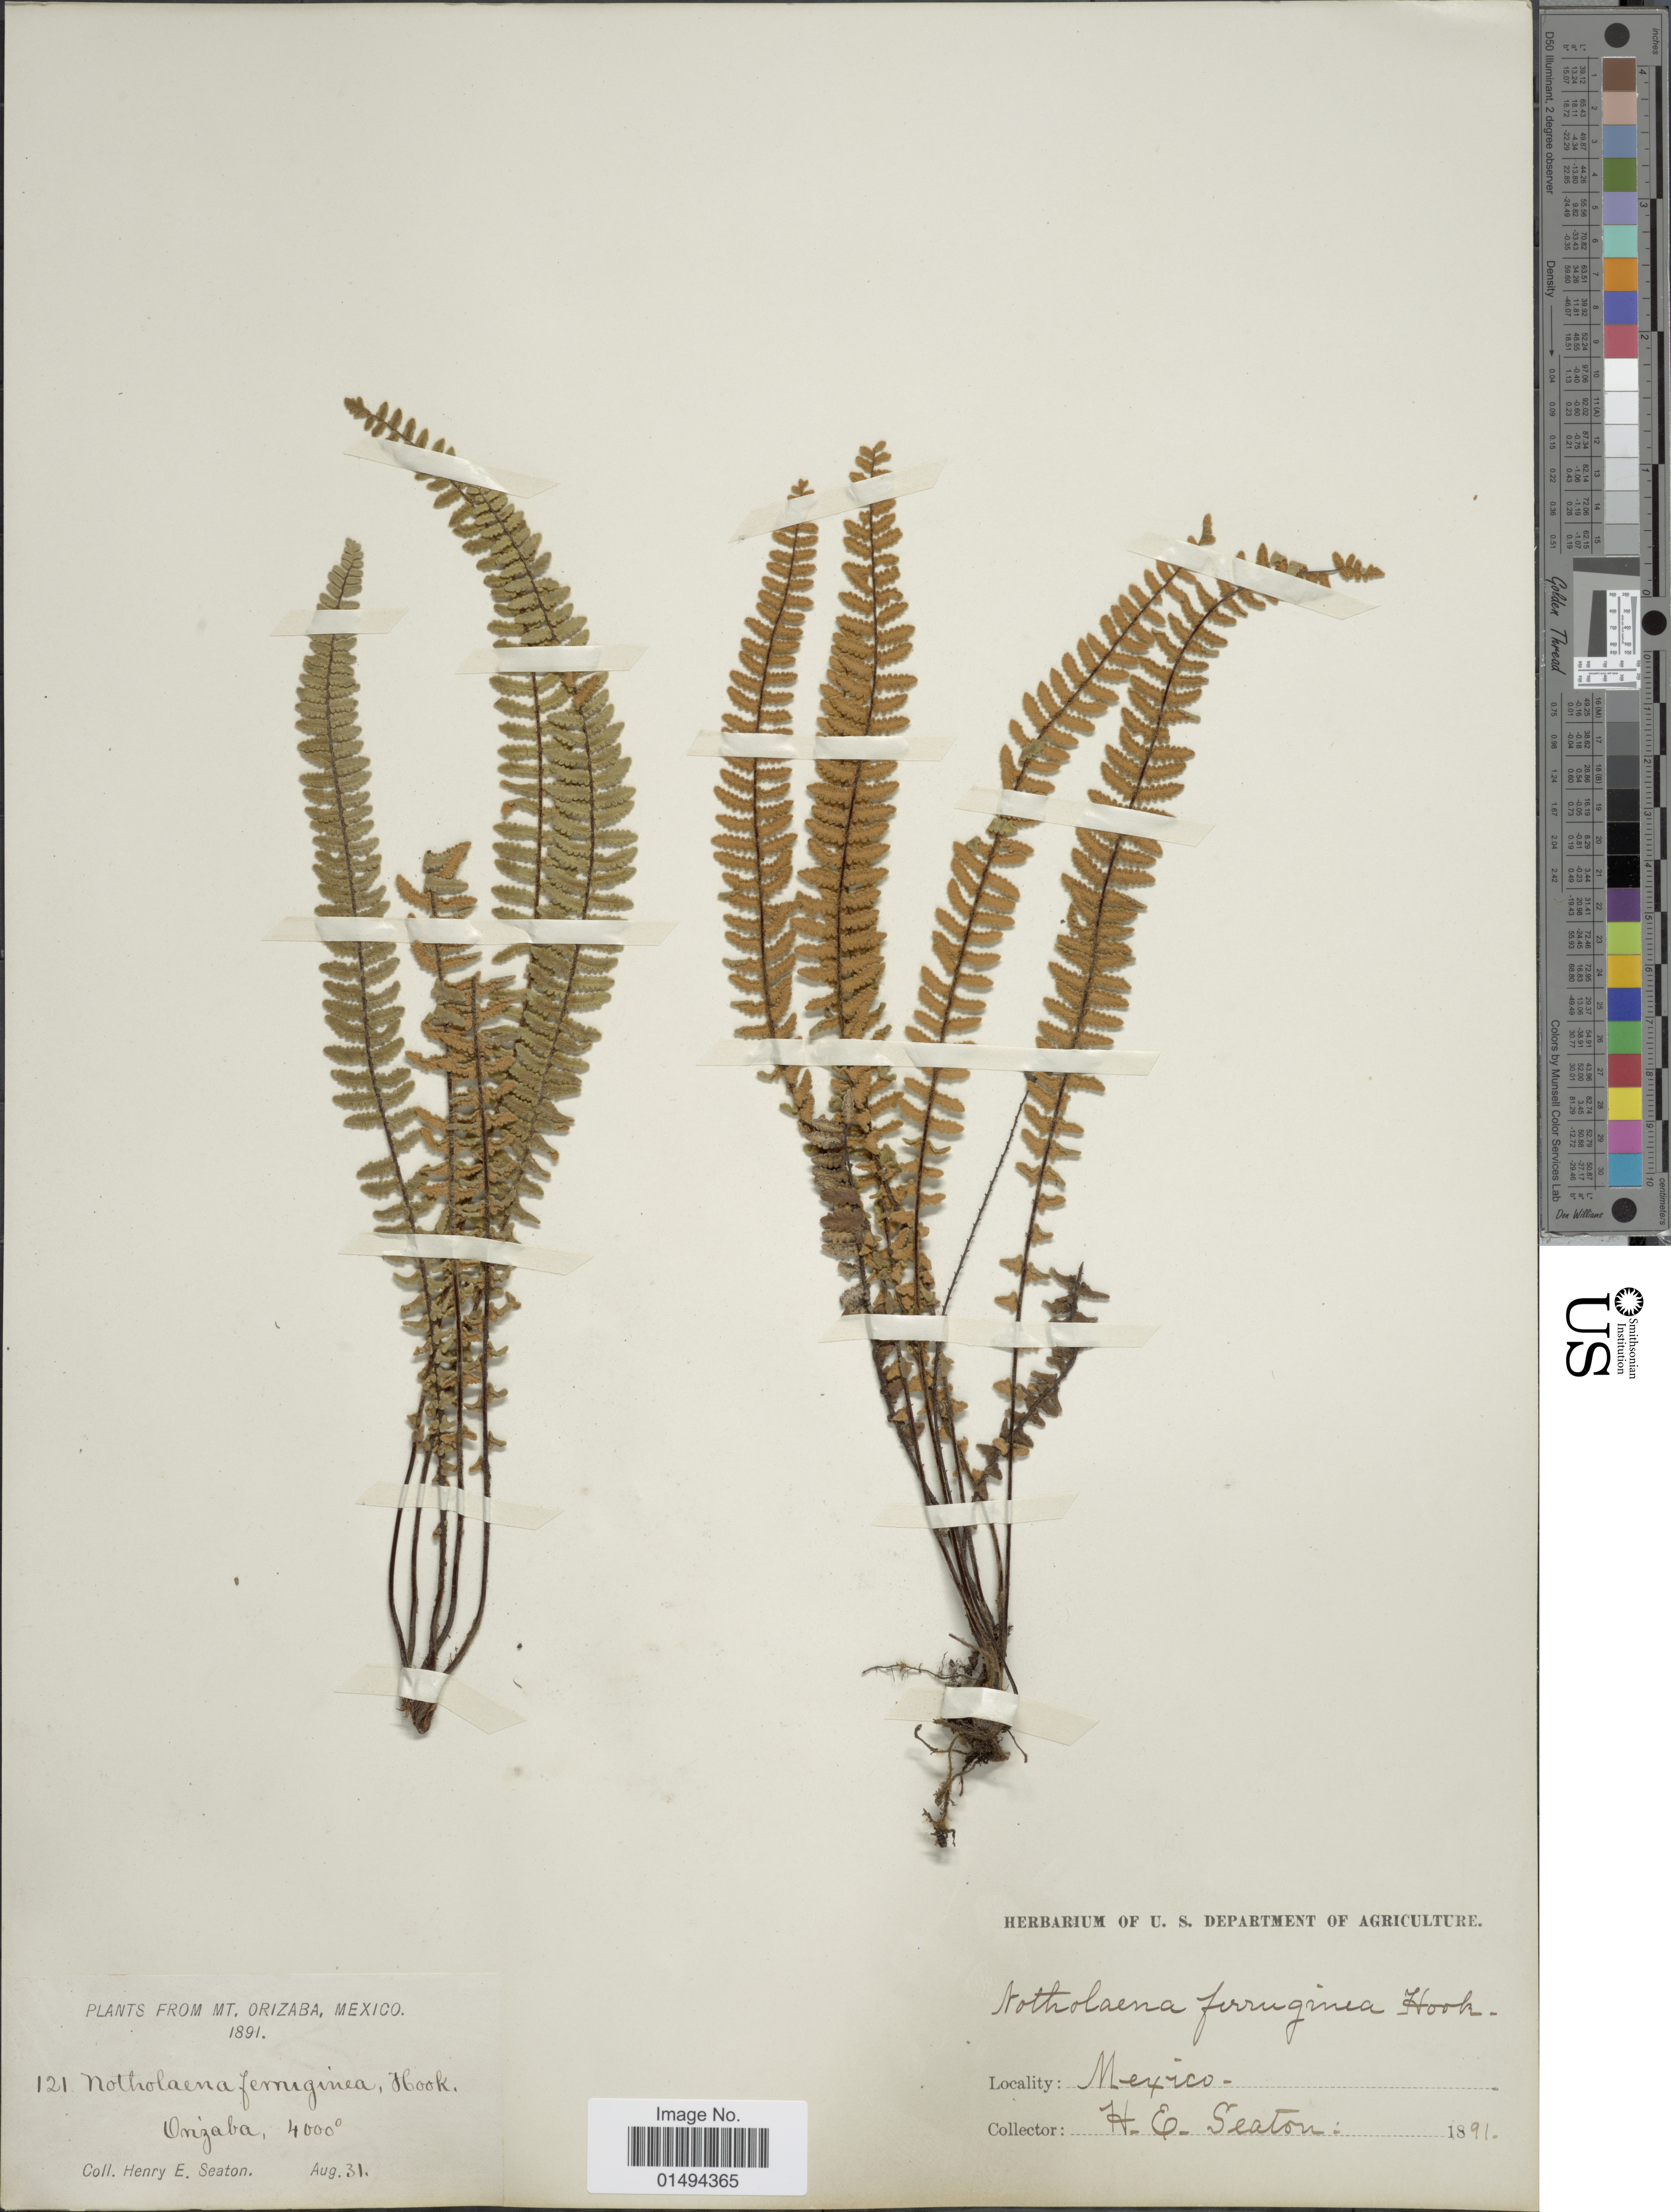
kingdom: Plantae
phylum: Tracheophyta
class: Polypodiopsida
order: Polypodiales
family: Pteridaceae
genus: Myriopteris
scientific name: Myriopteris aurea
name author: (Poir.) Grusz & Windham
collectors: H. E. Seaton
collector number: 121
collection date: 1891-08-31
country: Mexico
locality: Mt. Orizaba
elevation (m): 1219